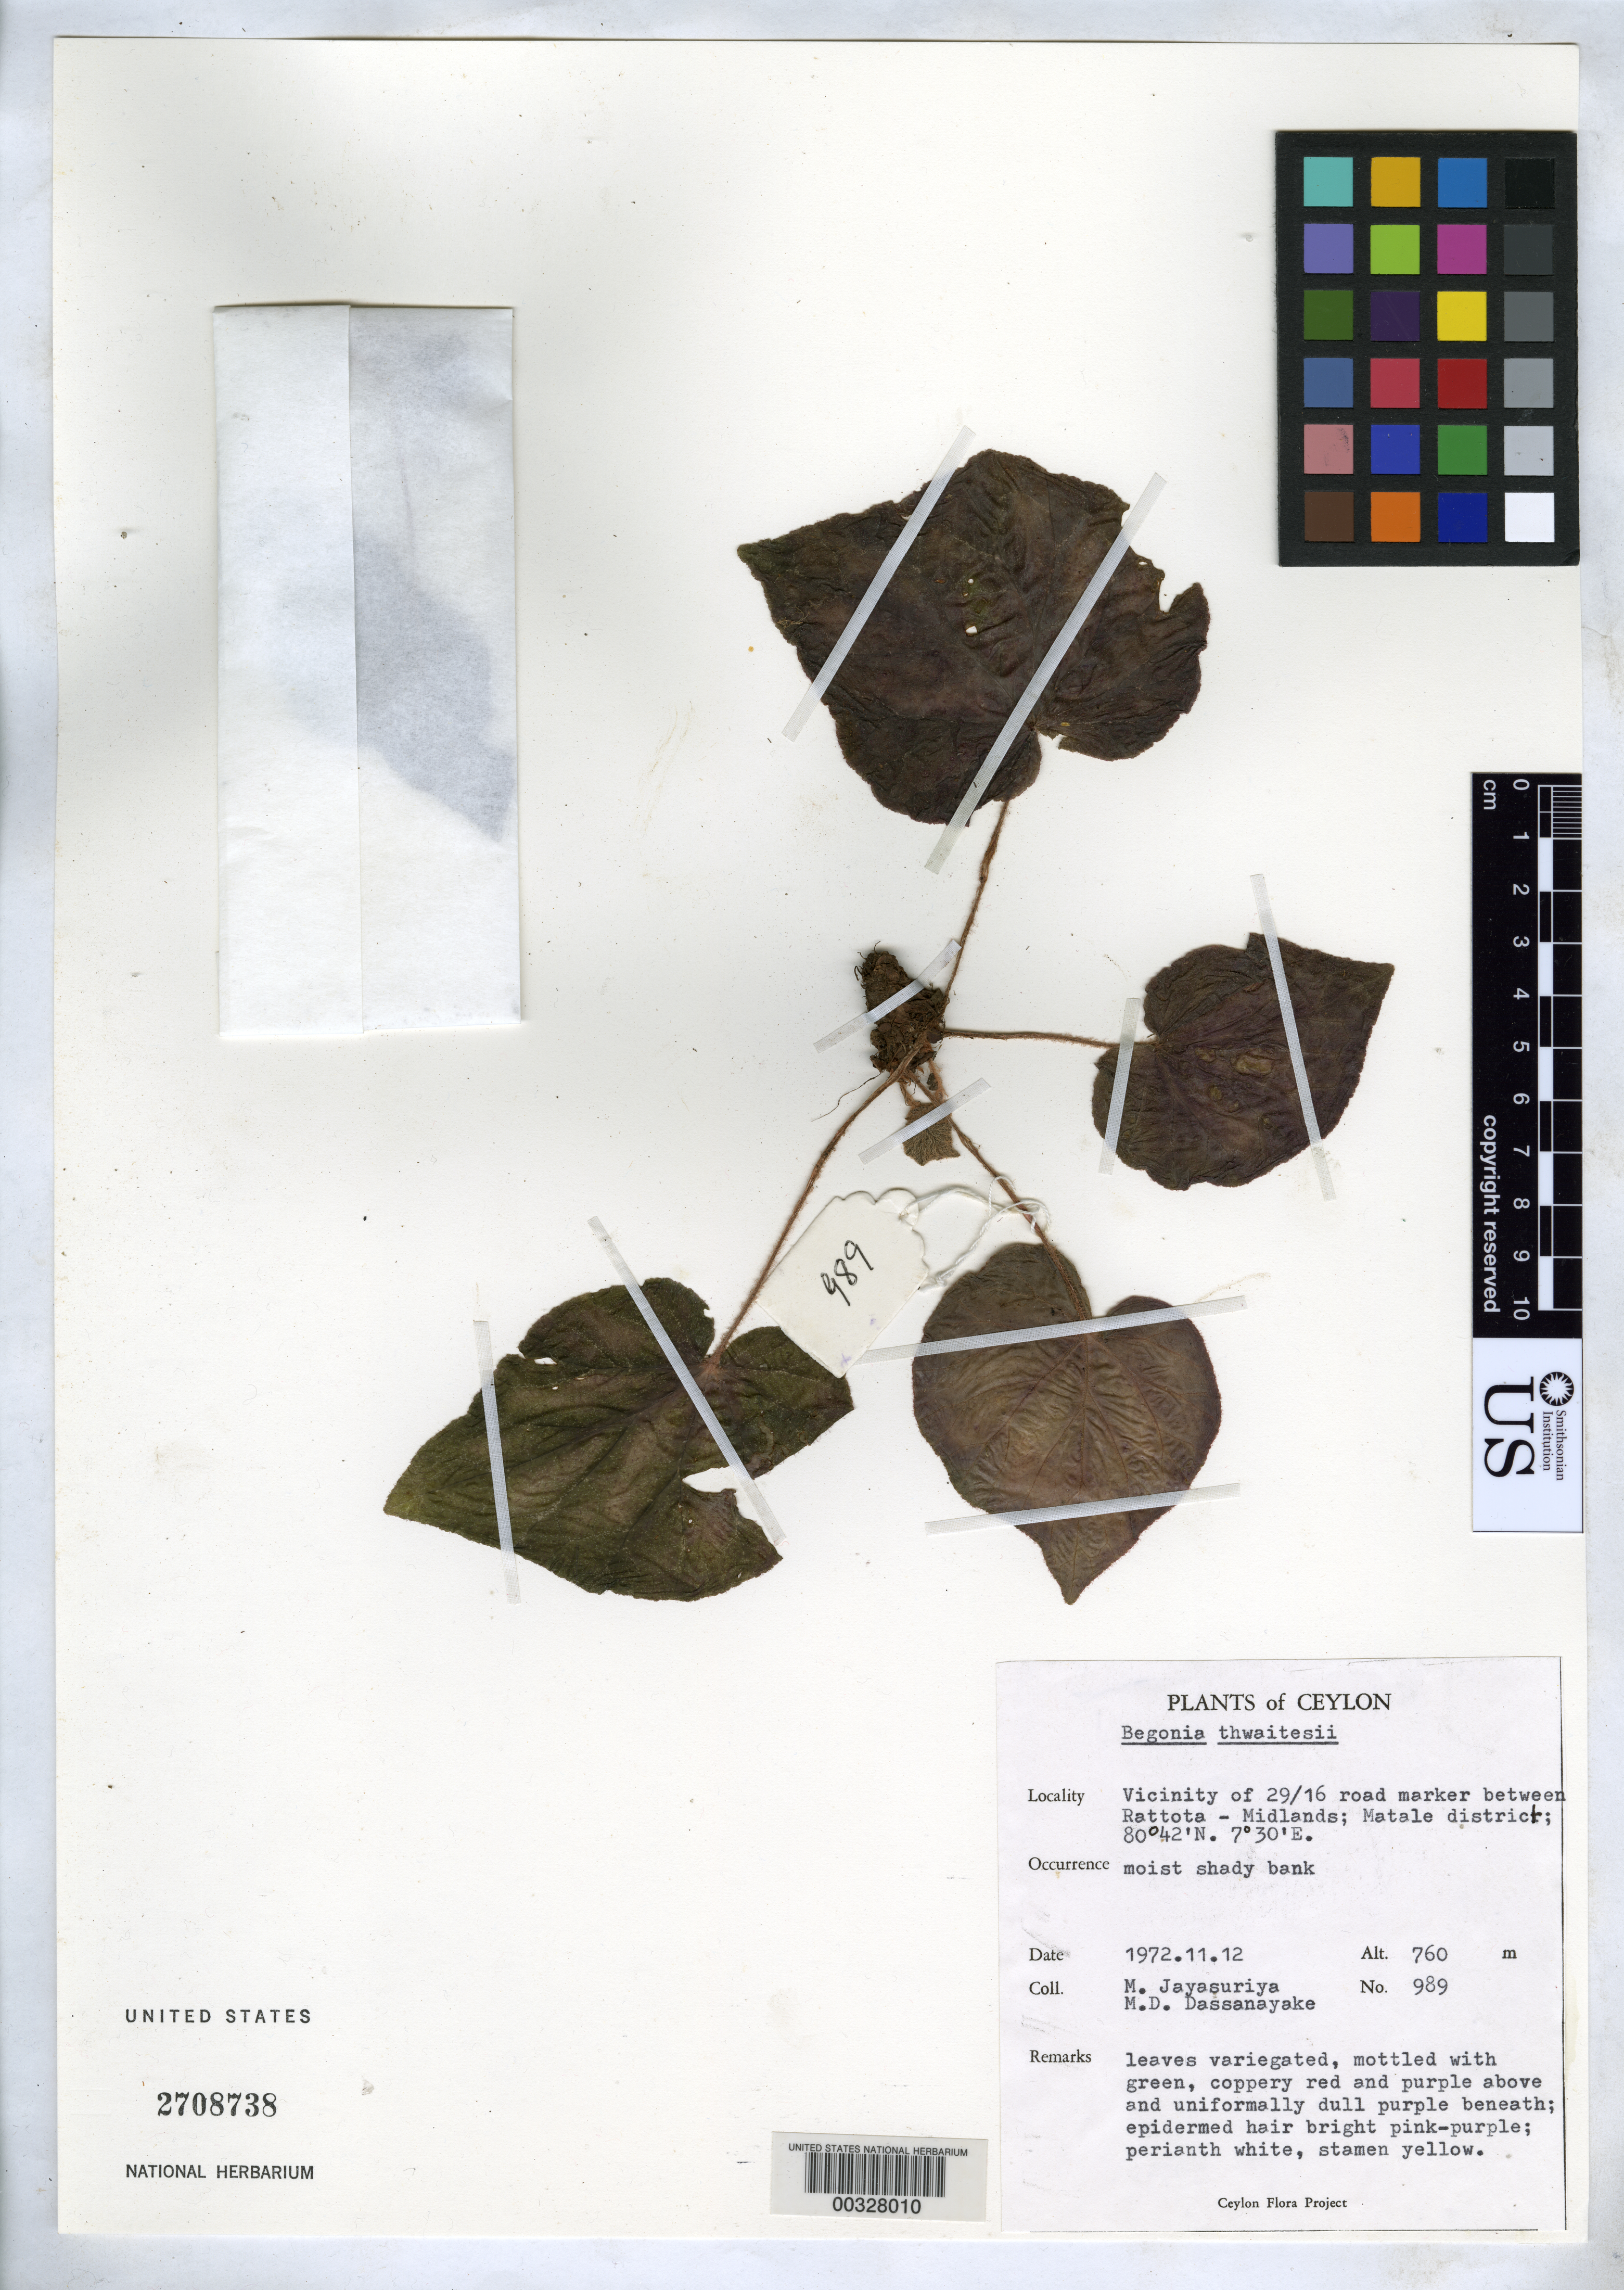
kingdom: Plantae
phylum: Tracheophyta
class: Magnoliopsida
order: Cucurbitales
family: Begoniaceae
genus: Begonia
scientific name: Begonia thwaitesii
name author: Hook.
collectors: A. H. Jayasuriya & M. Dassanayake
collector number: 760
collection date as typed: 12 Nov 1972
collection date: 1972-11-12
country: Sri Lanka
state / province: Central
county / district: Matale Dist.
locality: Vicinity of 29/16 road marker between rattota - midlands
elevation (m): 760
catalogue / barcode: US 2708738